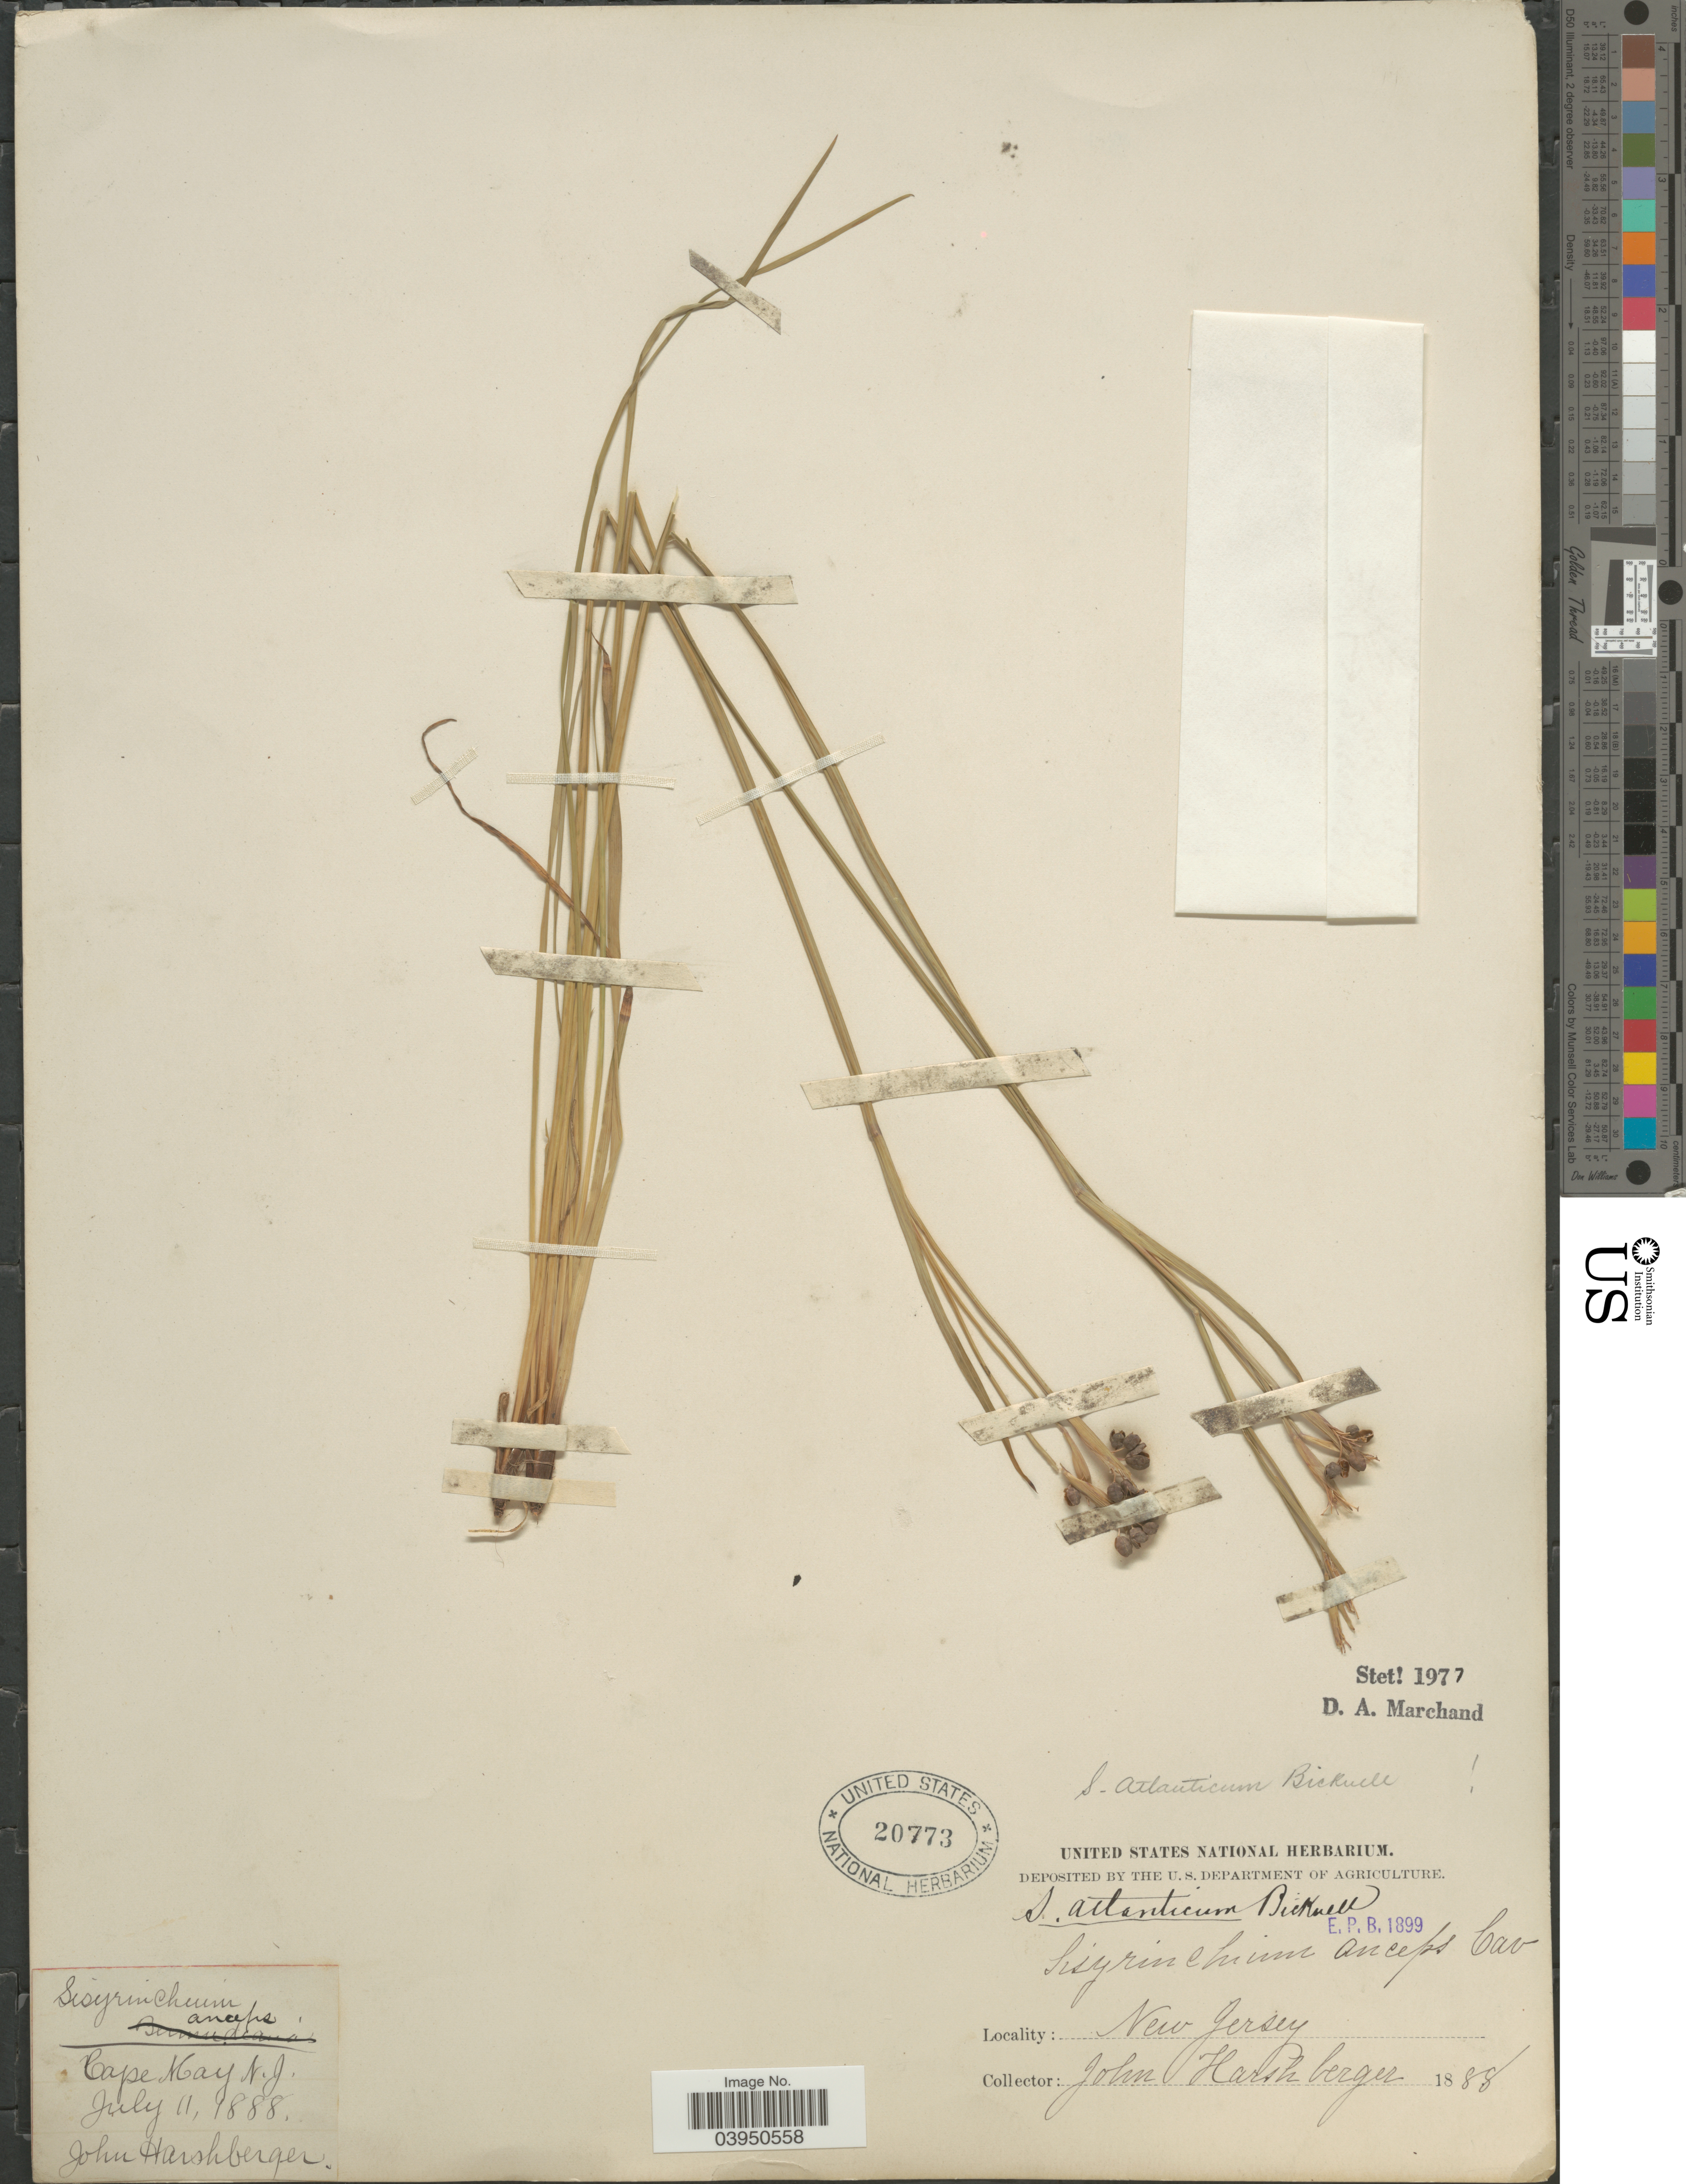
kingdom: Plantae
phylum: Tracheophyta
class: Liliopsida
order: Asparagales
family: Iridaceae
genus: Sisyrinchium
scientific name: Sisyrinchium atlanticum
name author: E.P. Bicknell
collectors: J. W. Harshberger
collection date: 1888-07-11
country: United States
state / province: New Jersey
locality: Cape May.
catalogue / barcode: US 20773